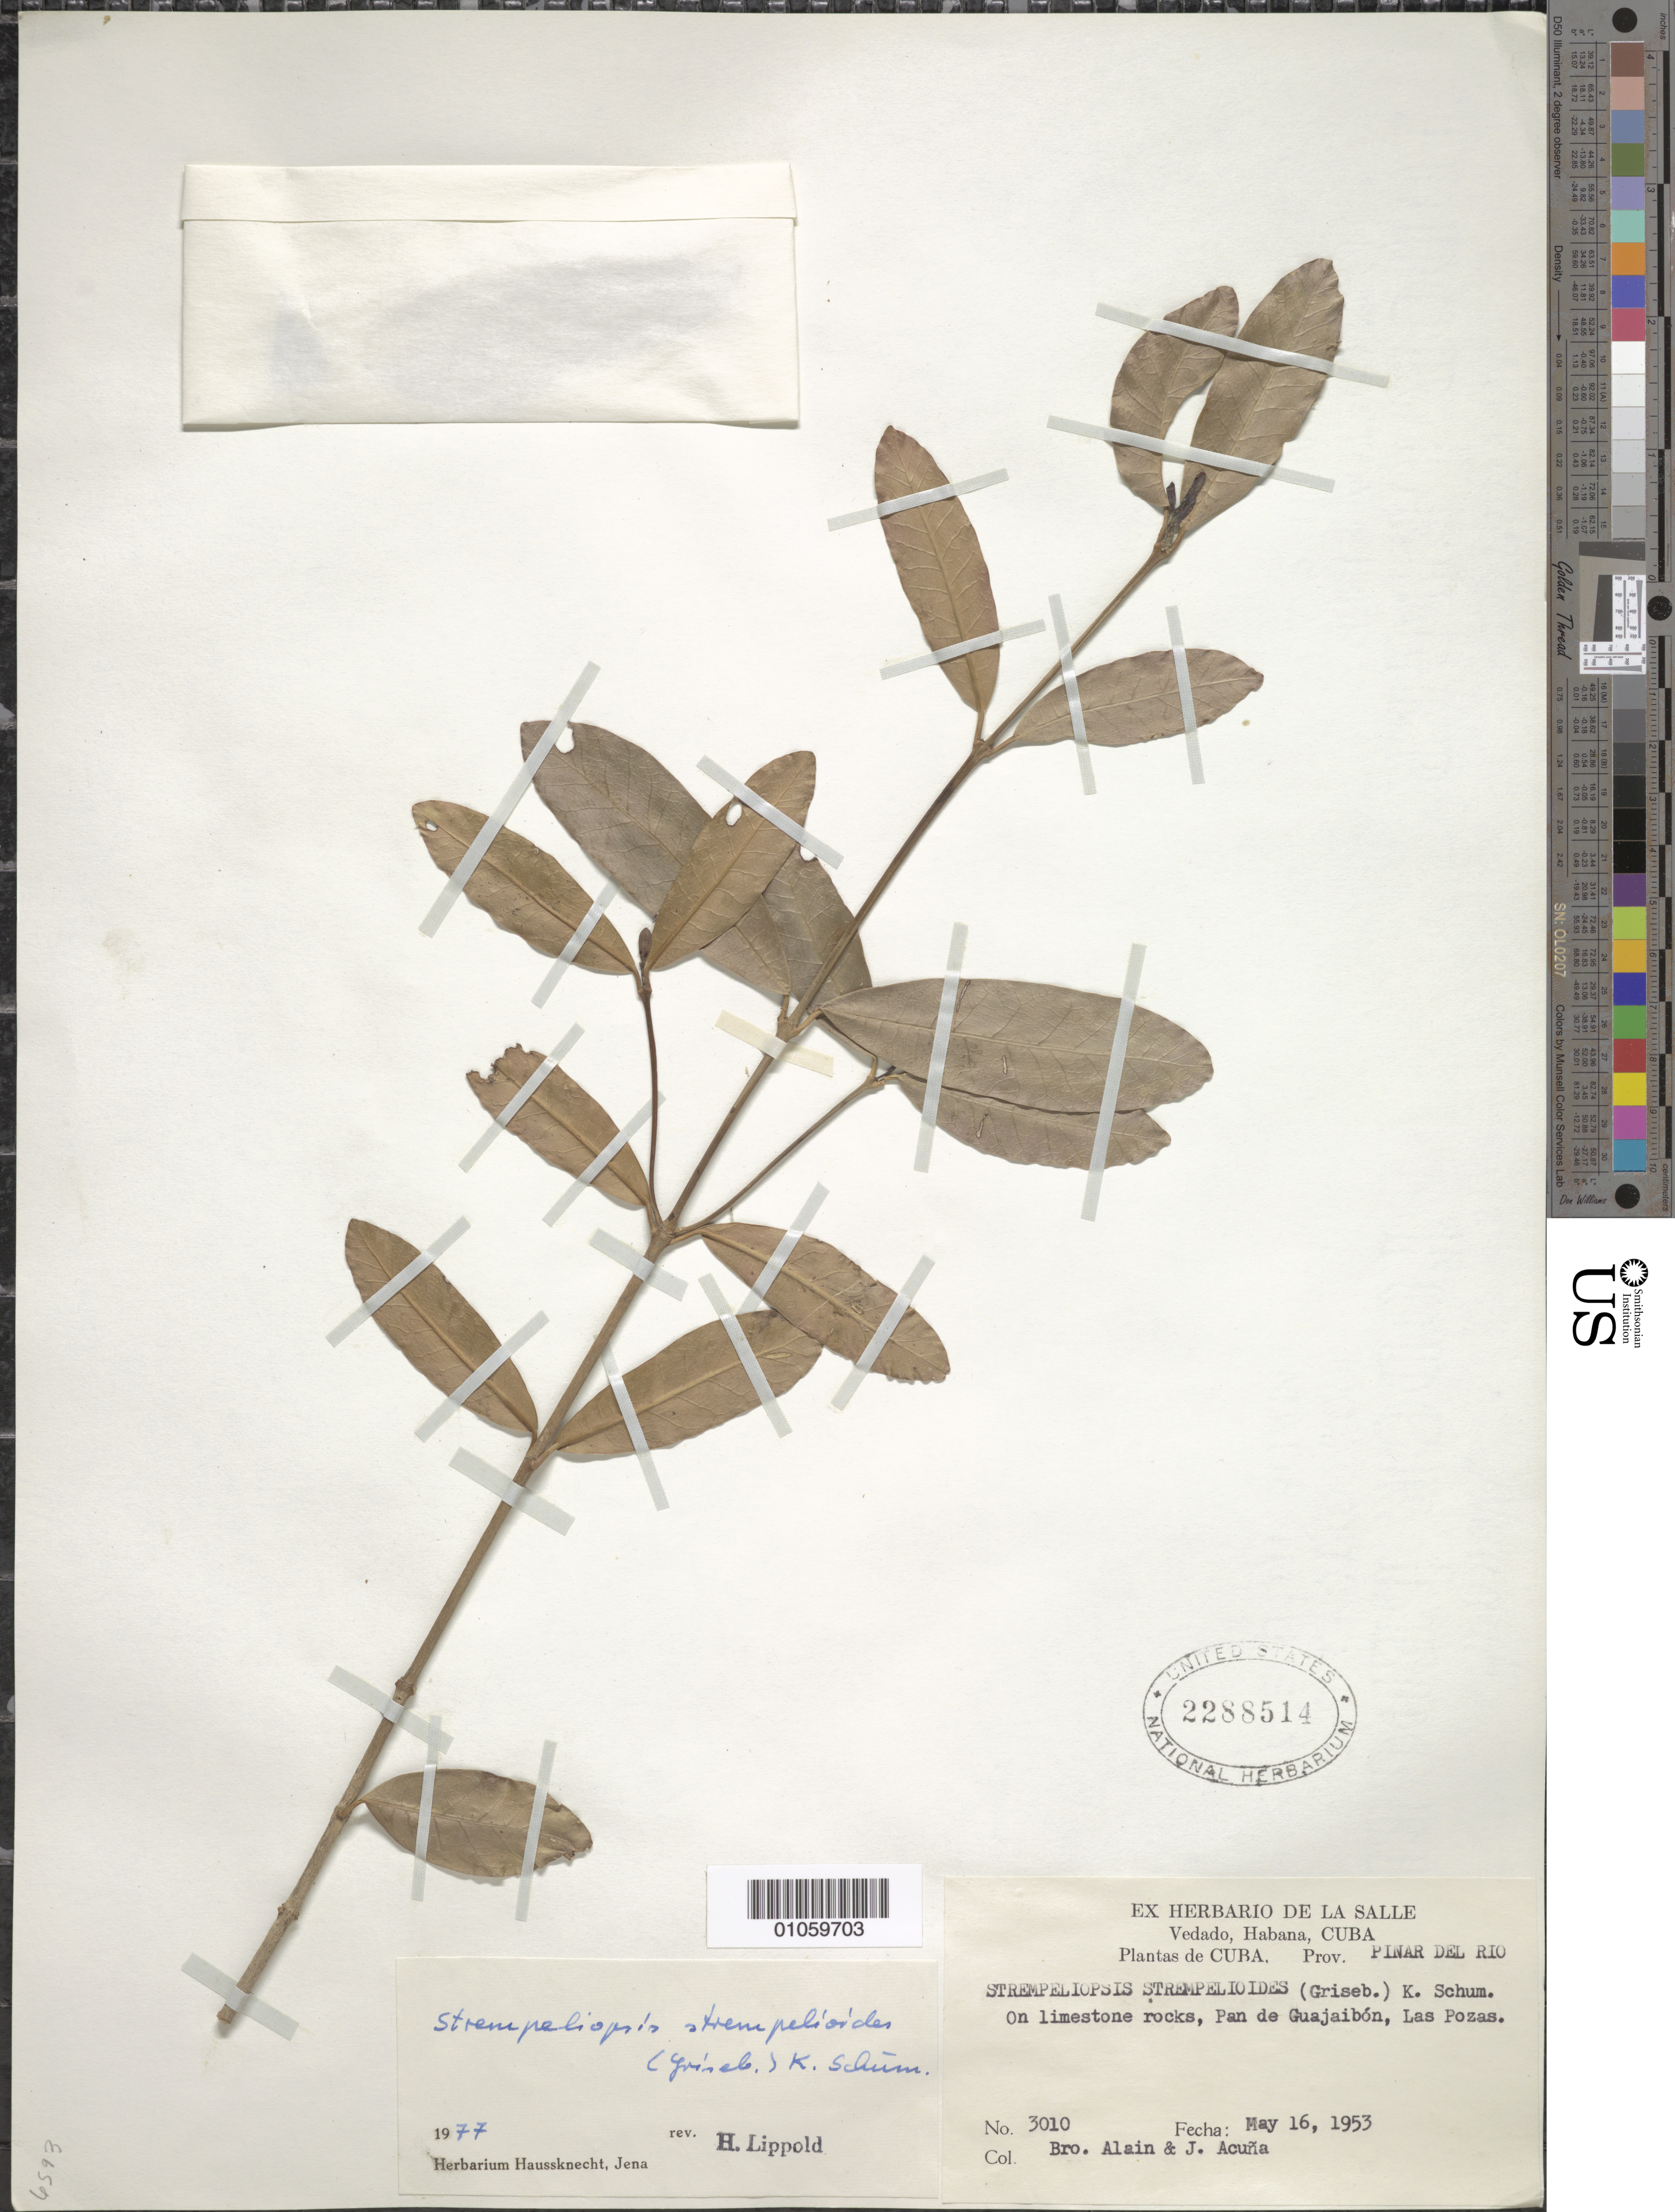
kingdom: Plantae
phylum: Tracheophyta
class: Magnoliopsida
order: Gentianales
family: Apocynaceae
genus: Strempeliopsis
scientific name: Strempeliopsis strempelioides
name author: (Griseb.) Benth.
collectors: A. H. Liogier & J. Acuña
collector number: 3010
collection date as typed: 16 May 1953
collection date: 1953-05-16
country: Cuba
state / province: Pinar del Rio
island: Cuba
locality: Pan de Guajaibon, Las Pozas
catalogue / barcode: US 2288514